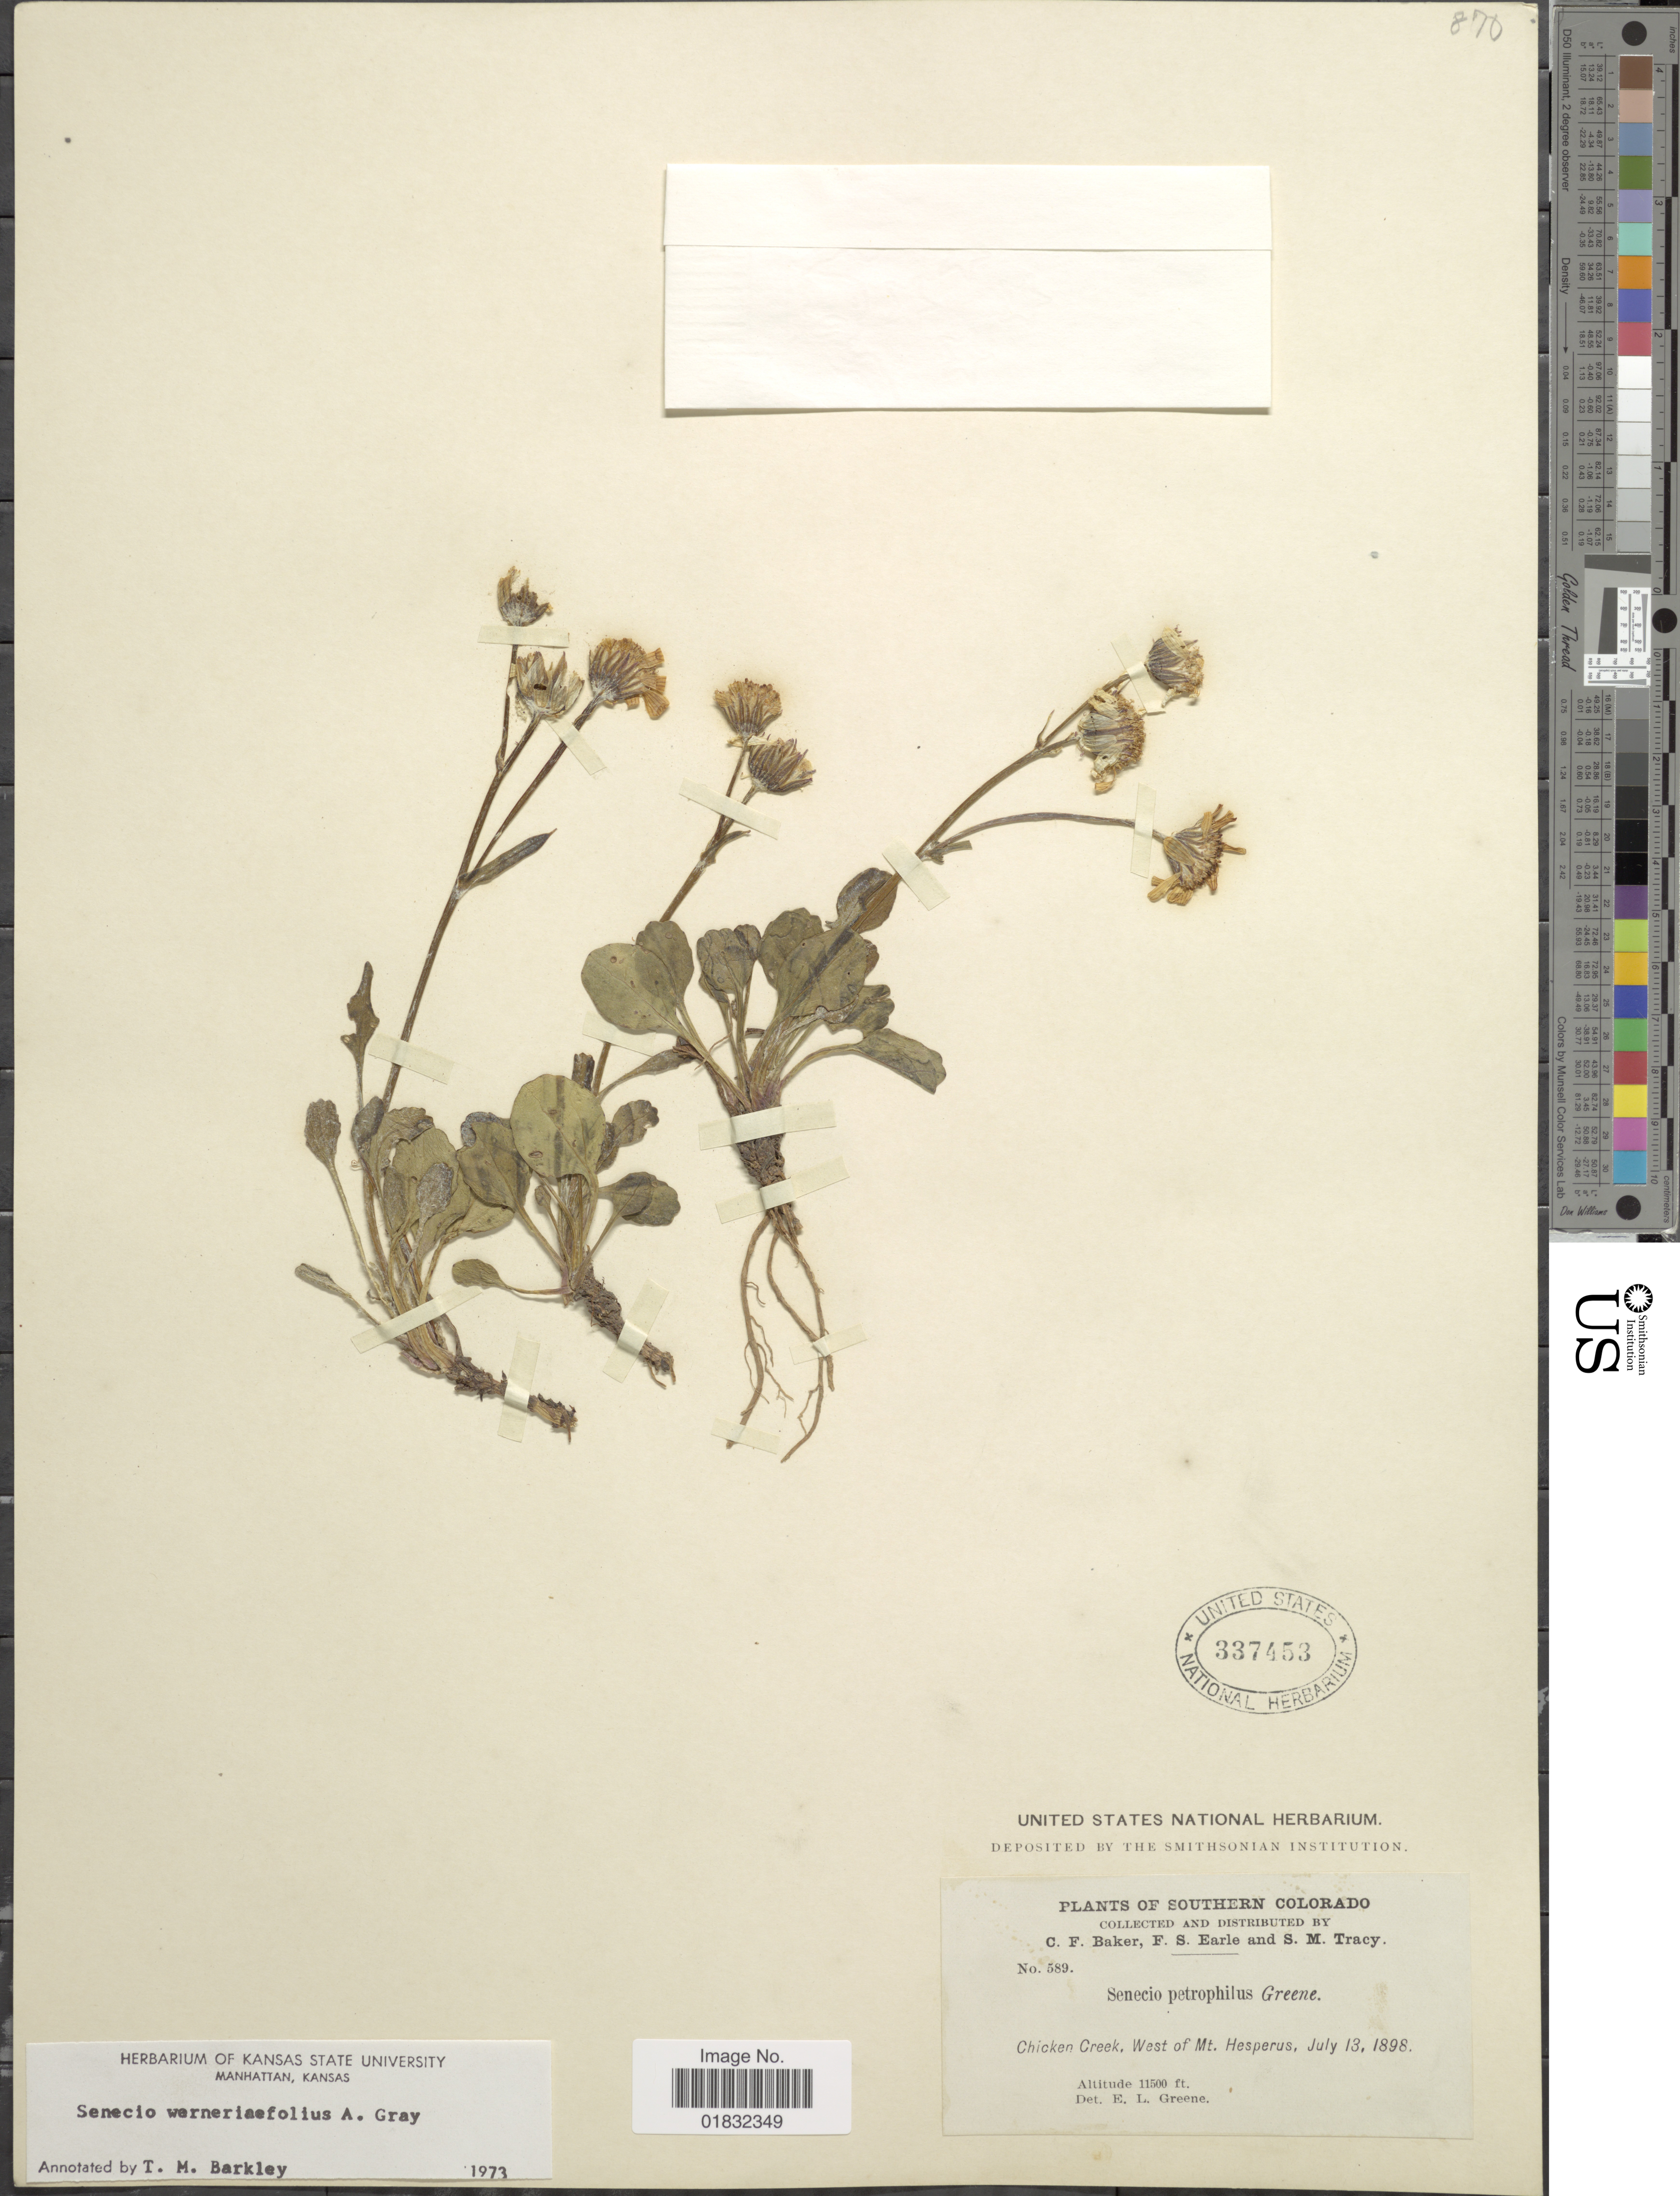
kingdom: Plantae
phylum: Tracheophyta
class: Magnoliopsida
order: Asterales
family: Asteraceae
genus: Packera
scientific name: Packera werneriifolia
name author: (A. Gray) W.A. Weber & Á. Löve ex Trock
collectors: C. F. Baker, F. S. Earle & S. M. Tracy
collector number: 589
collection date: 1898-07-13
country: United States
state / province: Colorado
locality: Southern Colorado, Cicken Creek, West of Mt. hesperus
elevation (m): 3505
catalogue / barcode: US 337453